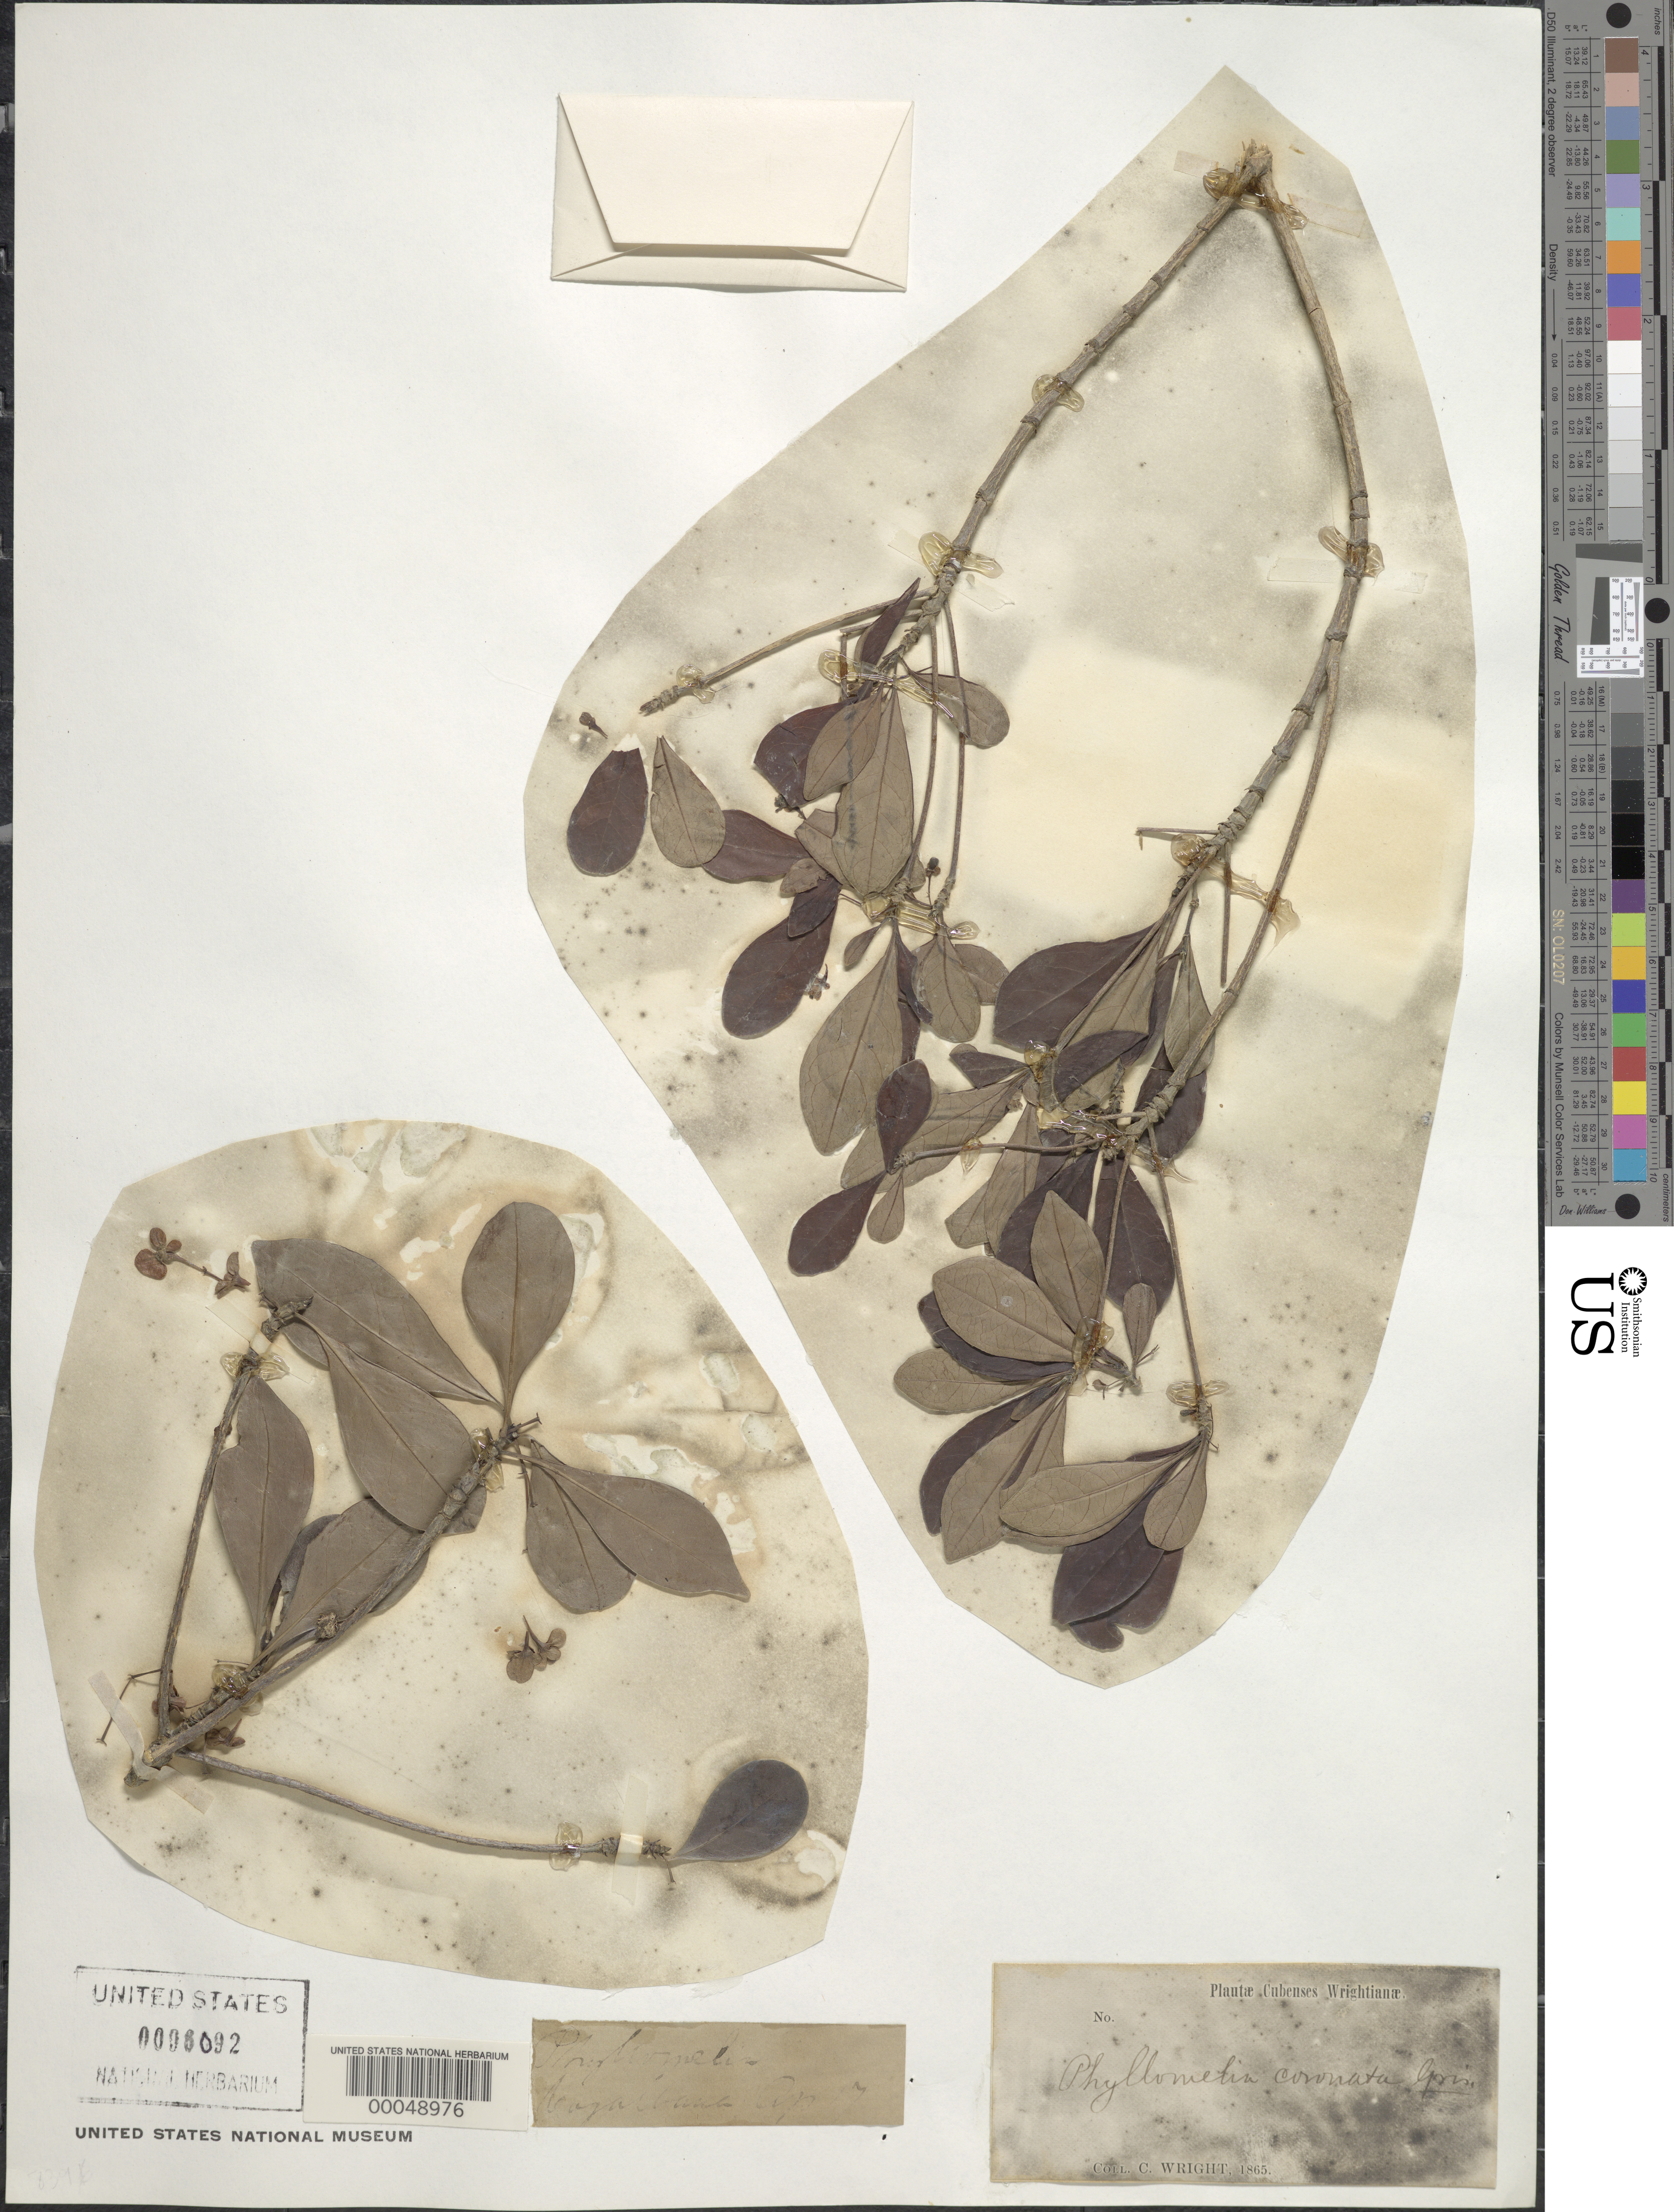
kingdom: Plantae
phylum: Tracheophyta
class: Magnoliopsida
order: Gentianales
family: Rubiaceae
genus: Phyllomelia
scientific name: Phyllomelia coronata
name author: Griseb.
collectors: C. Wright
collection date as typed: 1865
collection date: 1865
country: Cuba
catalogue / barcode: US 98092